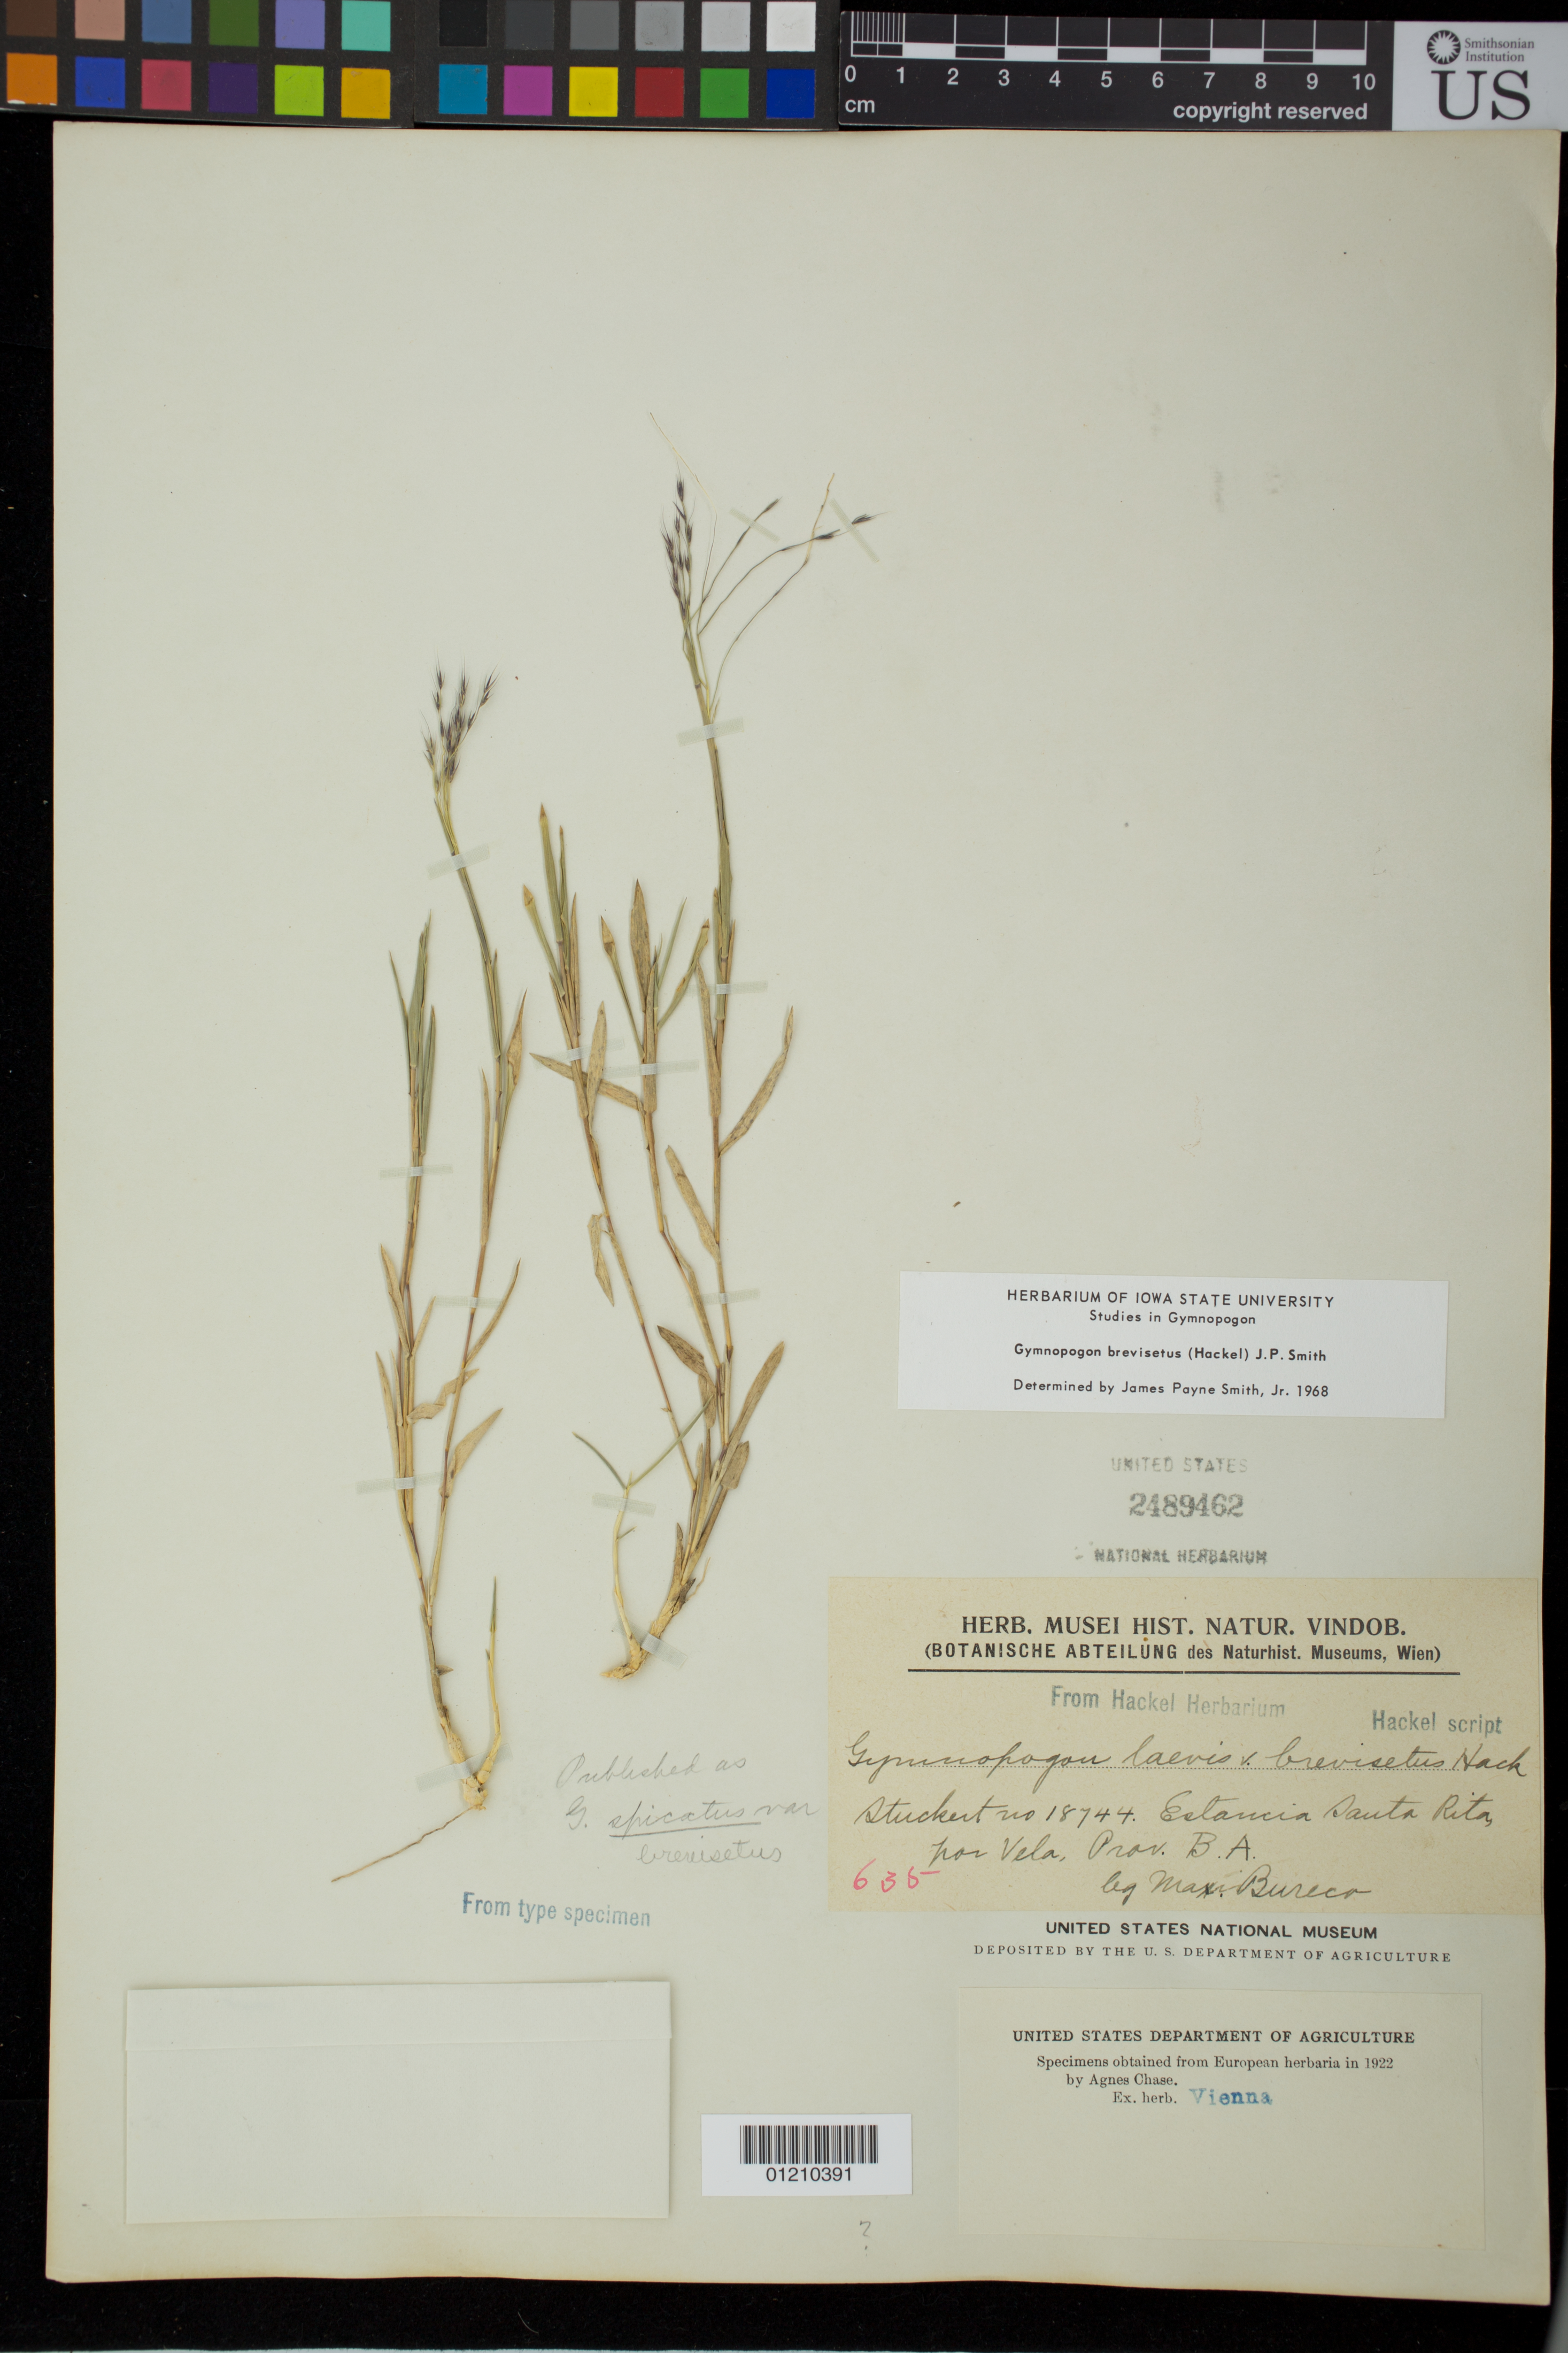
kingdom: Plantae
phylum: Tracheophyta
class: Liliopsida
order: Poales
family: Poaceae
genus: Gymnopogon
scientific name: Gymnopogon spicatus var. brevisetus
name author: Hack.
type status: Isotype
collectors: M. Burcco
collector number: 18744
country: Argentina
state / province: Buenos Aires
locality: Estancia Santa Rita, por Vela.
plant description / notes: Fragmentary material of type specimen ex herb. Vienna.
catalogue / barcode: US 2489462-3